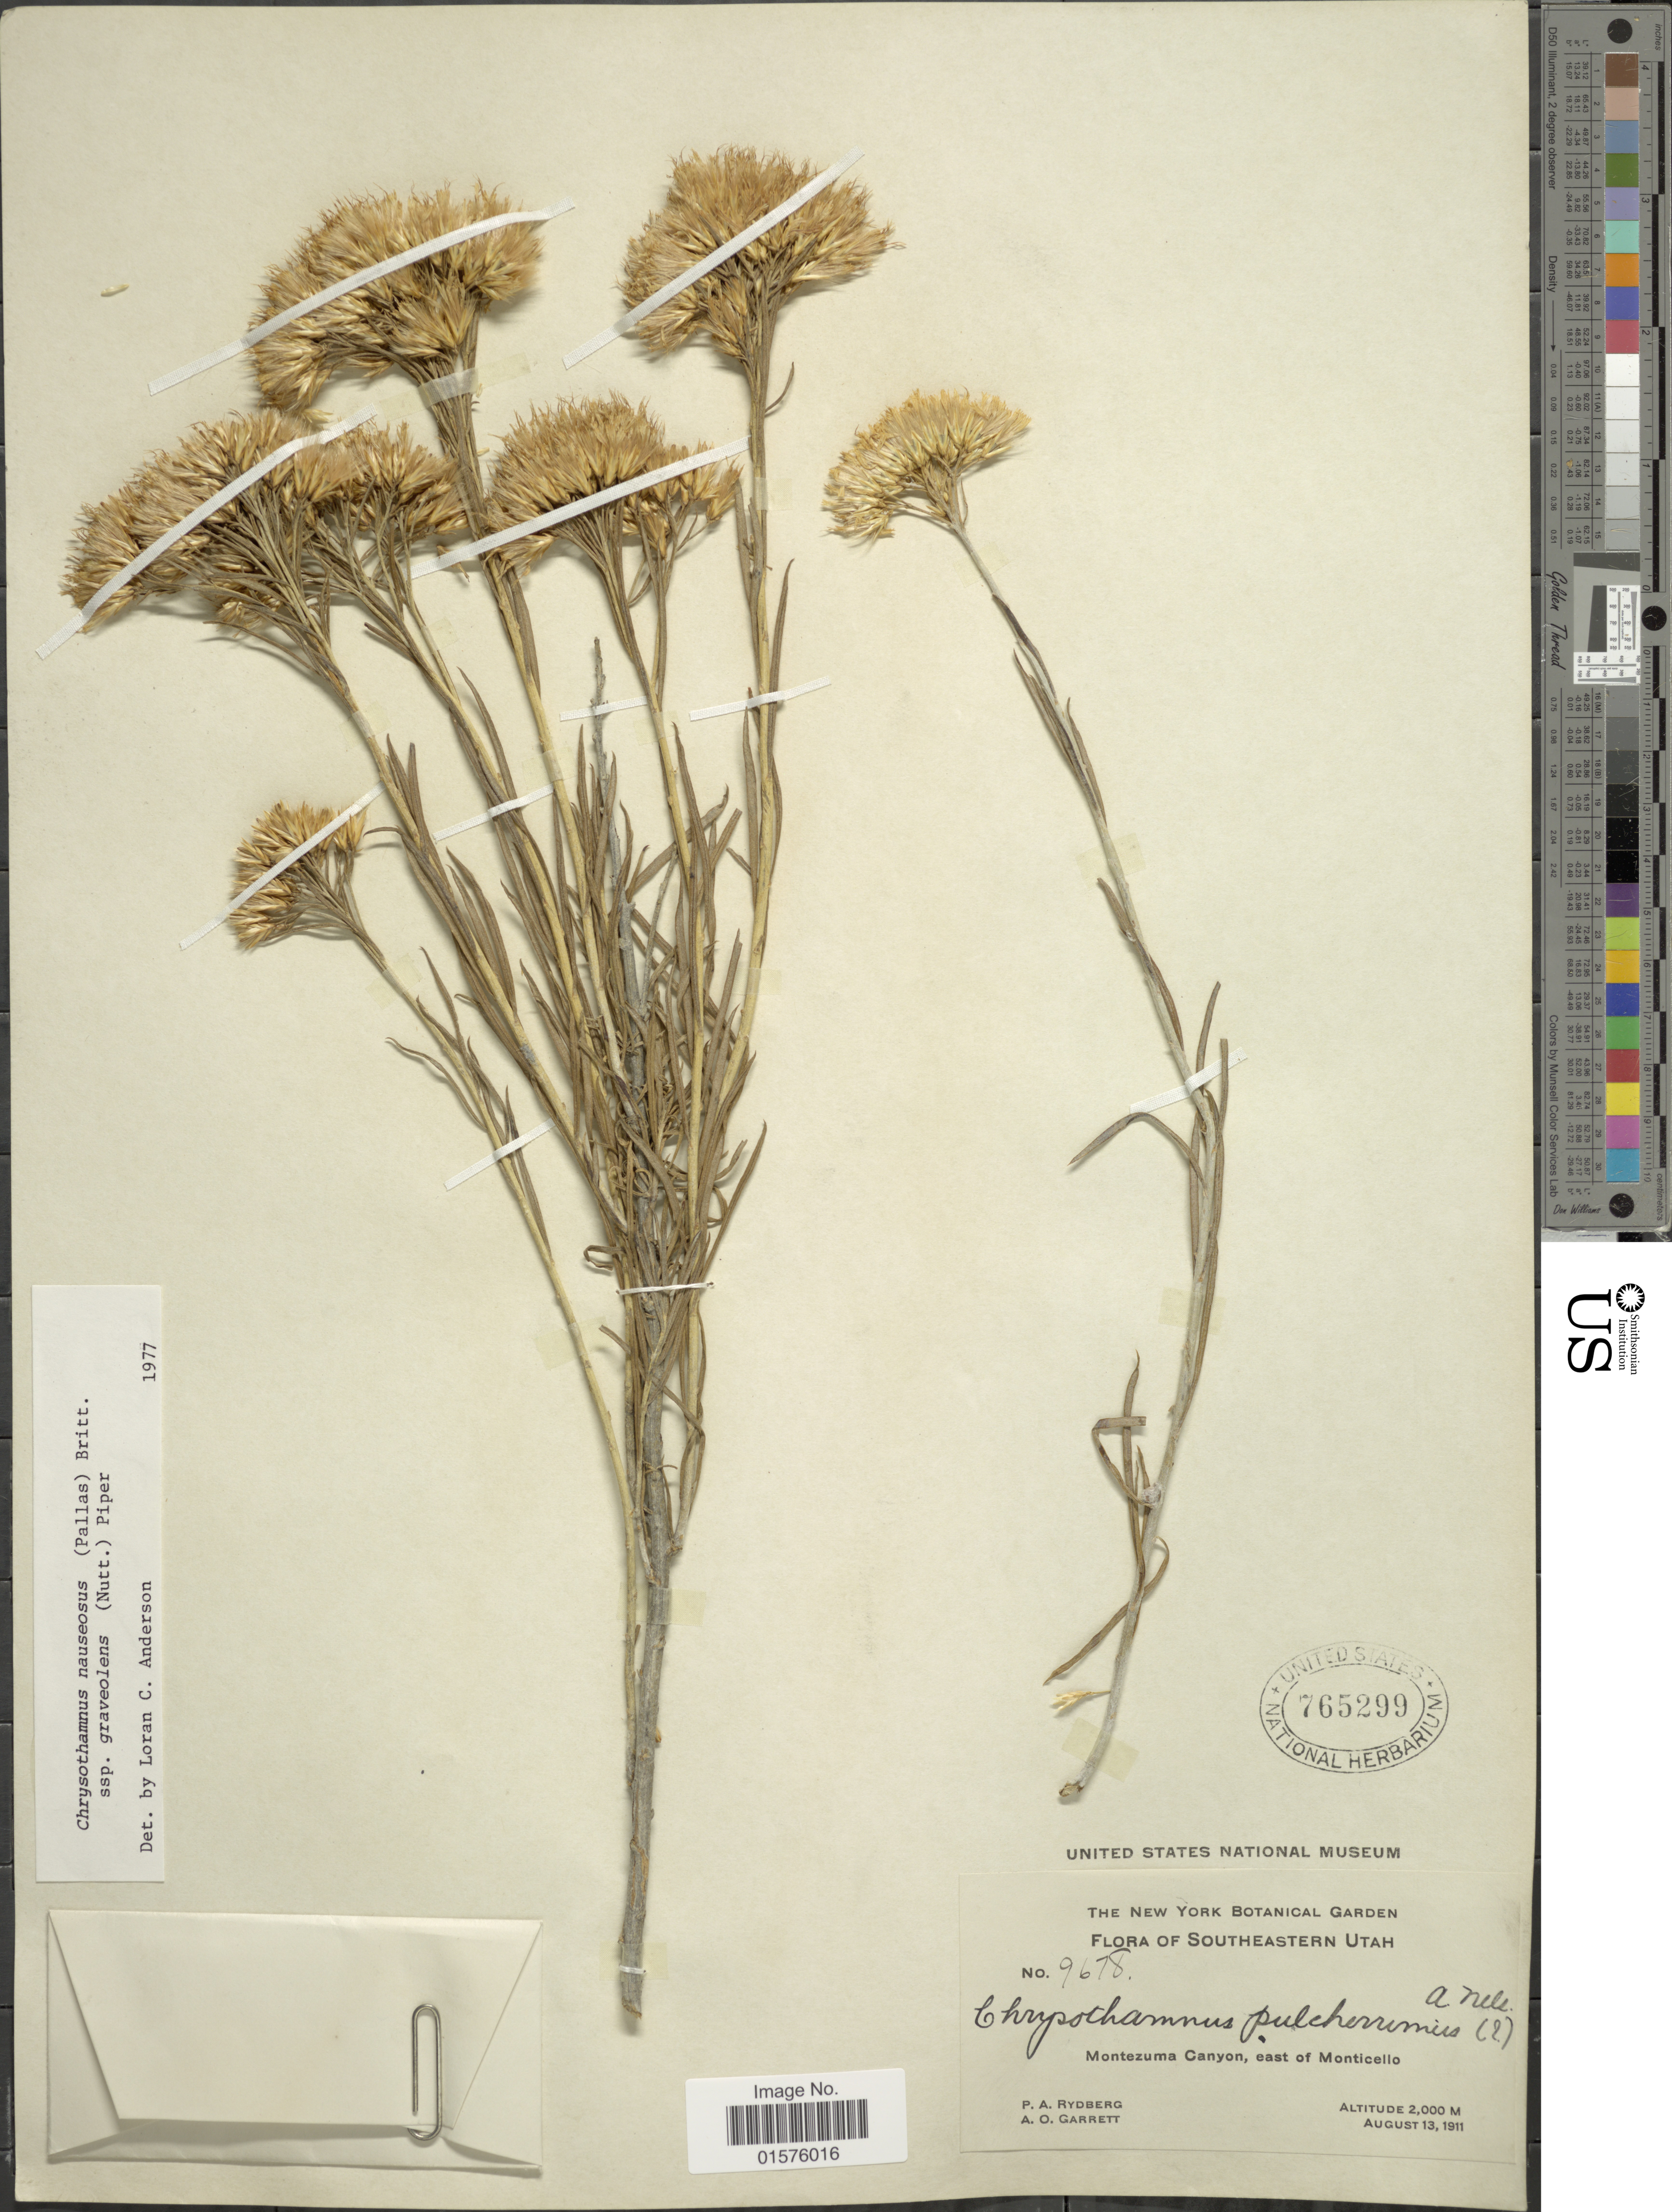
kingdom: Plantae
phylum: Tracheophyta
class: Magnoliopsida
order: Asterales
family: Asteraceae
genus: Ericameria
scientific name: Ericameria nauseosa var. graveolens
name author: (Nutt.) Reveal & Schuyler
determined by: Urbatsch, Lowell E., Curator (LSU), Louisiana State University (UNITED STATES)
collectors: P. A. Rydberg & A. O. Garrett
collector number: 9678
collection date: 1911-08-13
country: United States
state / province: Utah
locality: Southeastern Utah, Montezuma Canyon, east of Monticello.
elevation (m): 2000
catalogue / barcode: US 765299